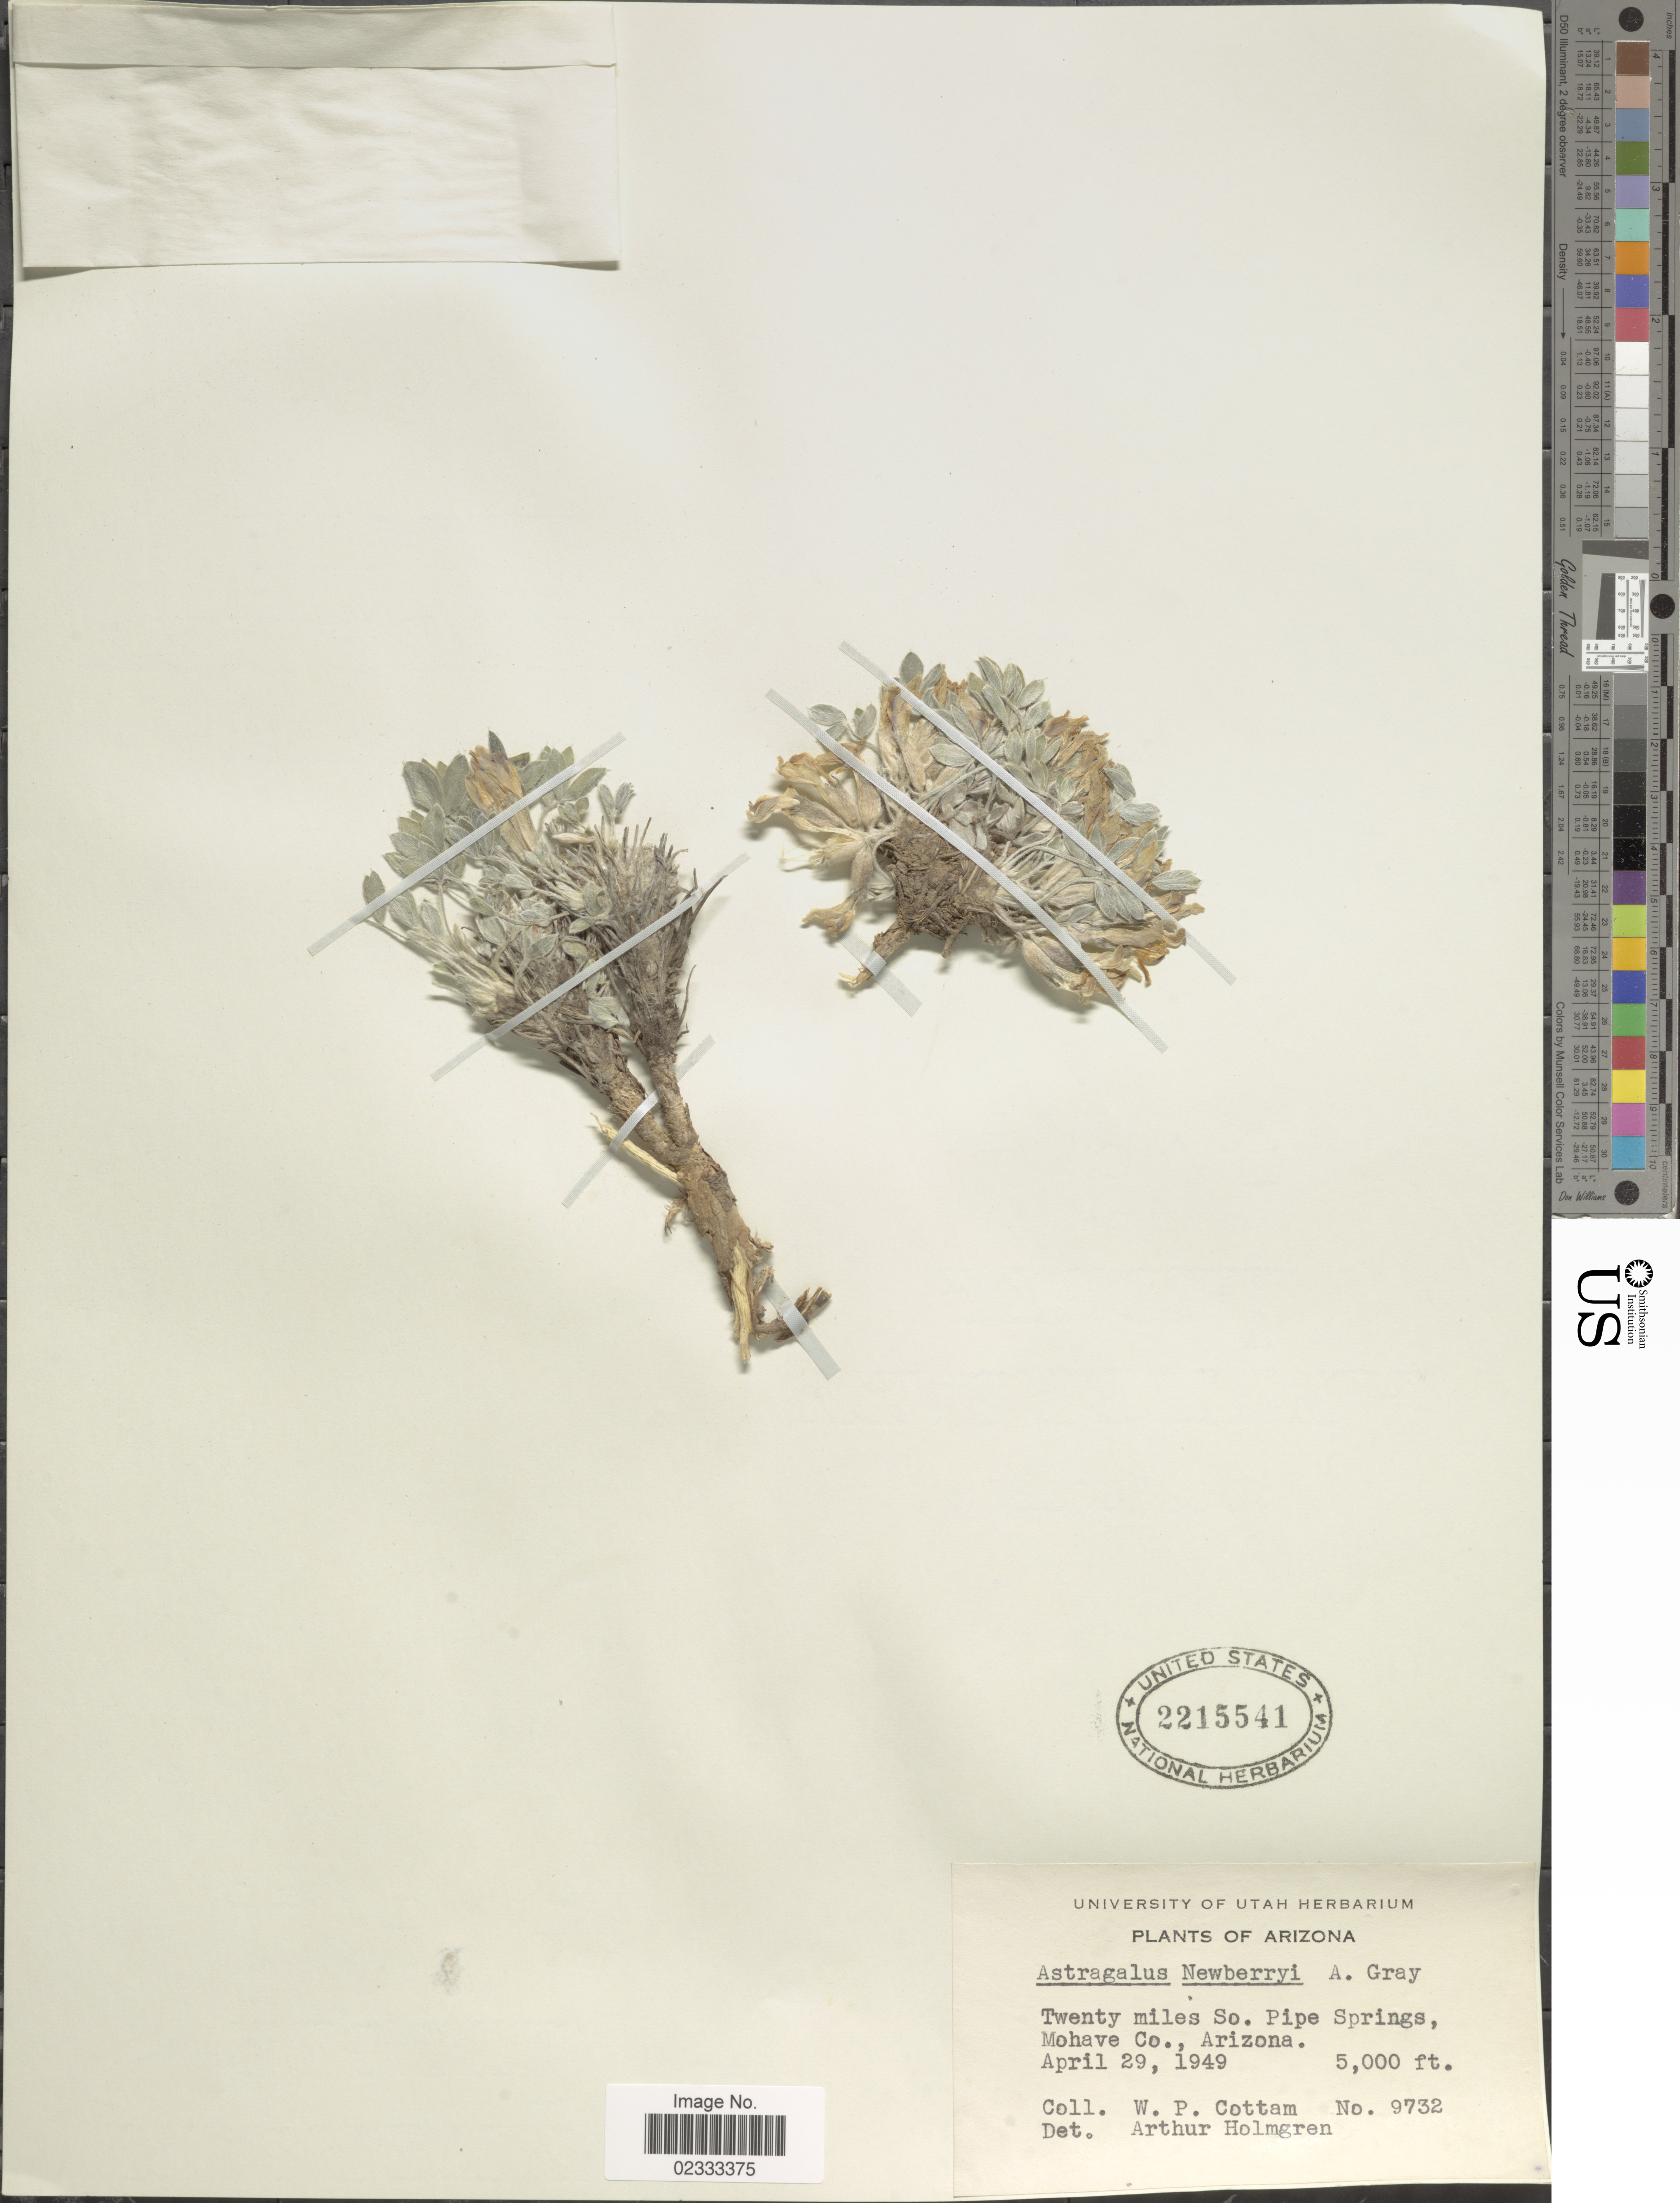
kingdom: Plantae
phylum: Tracheophyta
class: Magnoliopsida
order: Fabales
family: Fabaceae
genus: Astragalus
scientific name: Astragalus newberryi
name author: A. Gray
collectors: W. Cottam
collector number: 9732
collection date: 1949-04-29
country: United States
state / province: Arizona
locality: Twenty miles So. Pipe Springs, Mohave Co.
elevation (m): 1524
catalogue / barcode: US 2215541